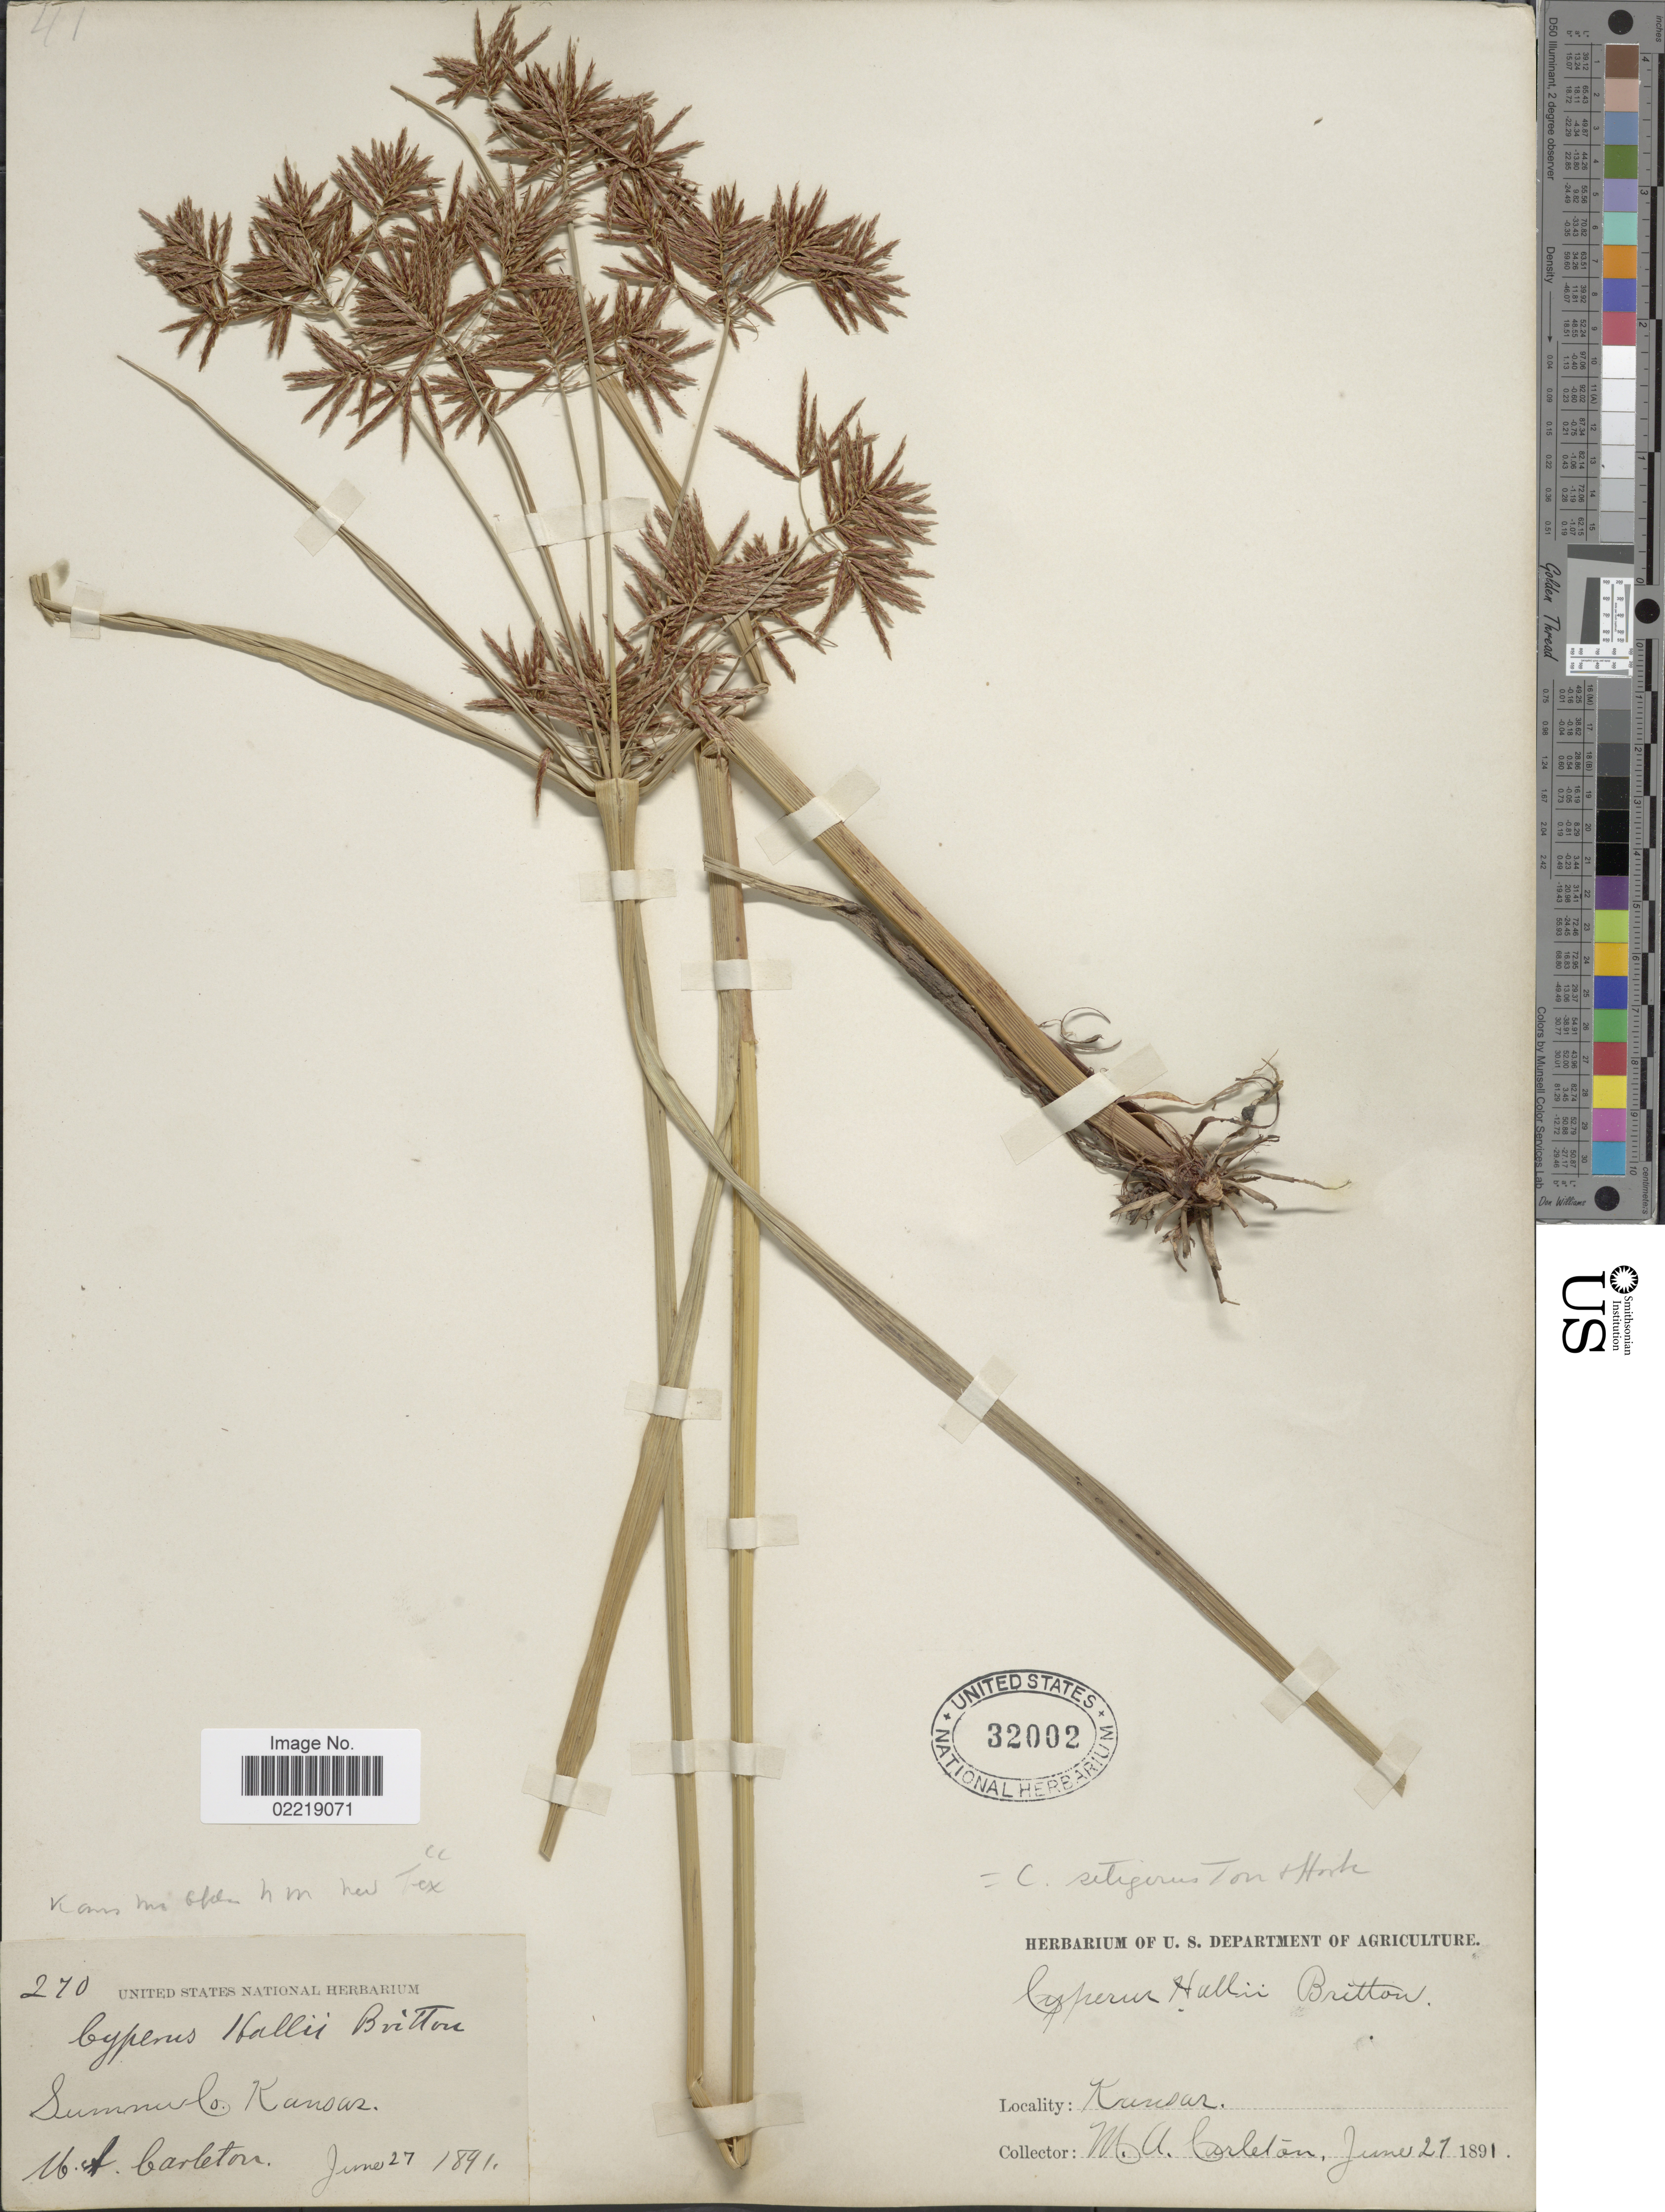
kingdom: Plantae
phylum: Tracheophyta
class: Liliopsida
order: Poales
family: Cyperaceae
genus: Cyperus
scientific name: Cyperus setigerus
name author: Torr. & Hook.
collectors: M. A. Carleton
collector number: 270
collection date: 1891-06-27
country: United States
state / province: Kansas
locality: Sumner Co.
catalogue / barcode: US 32002